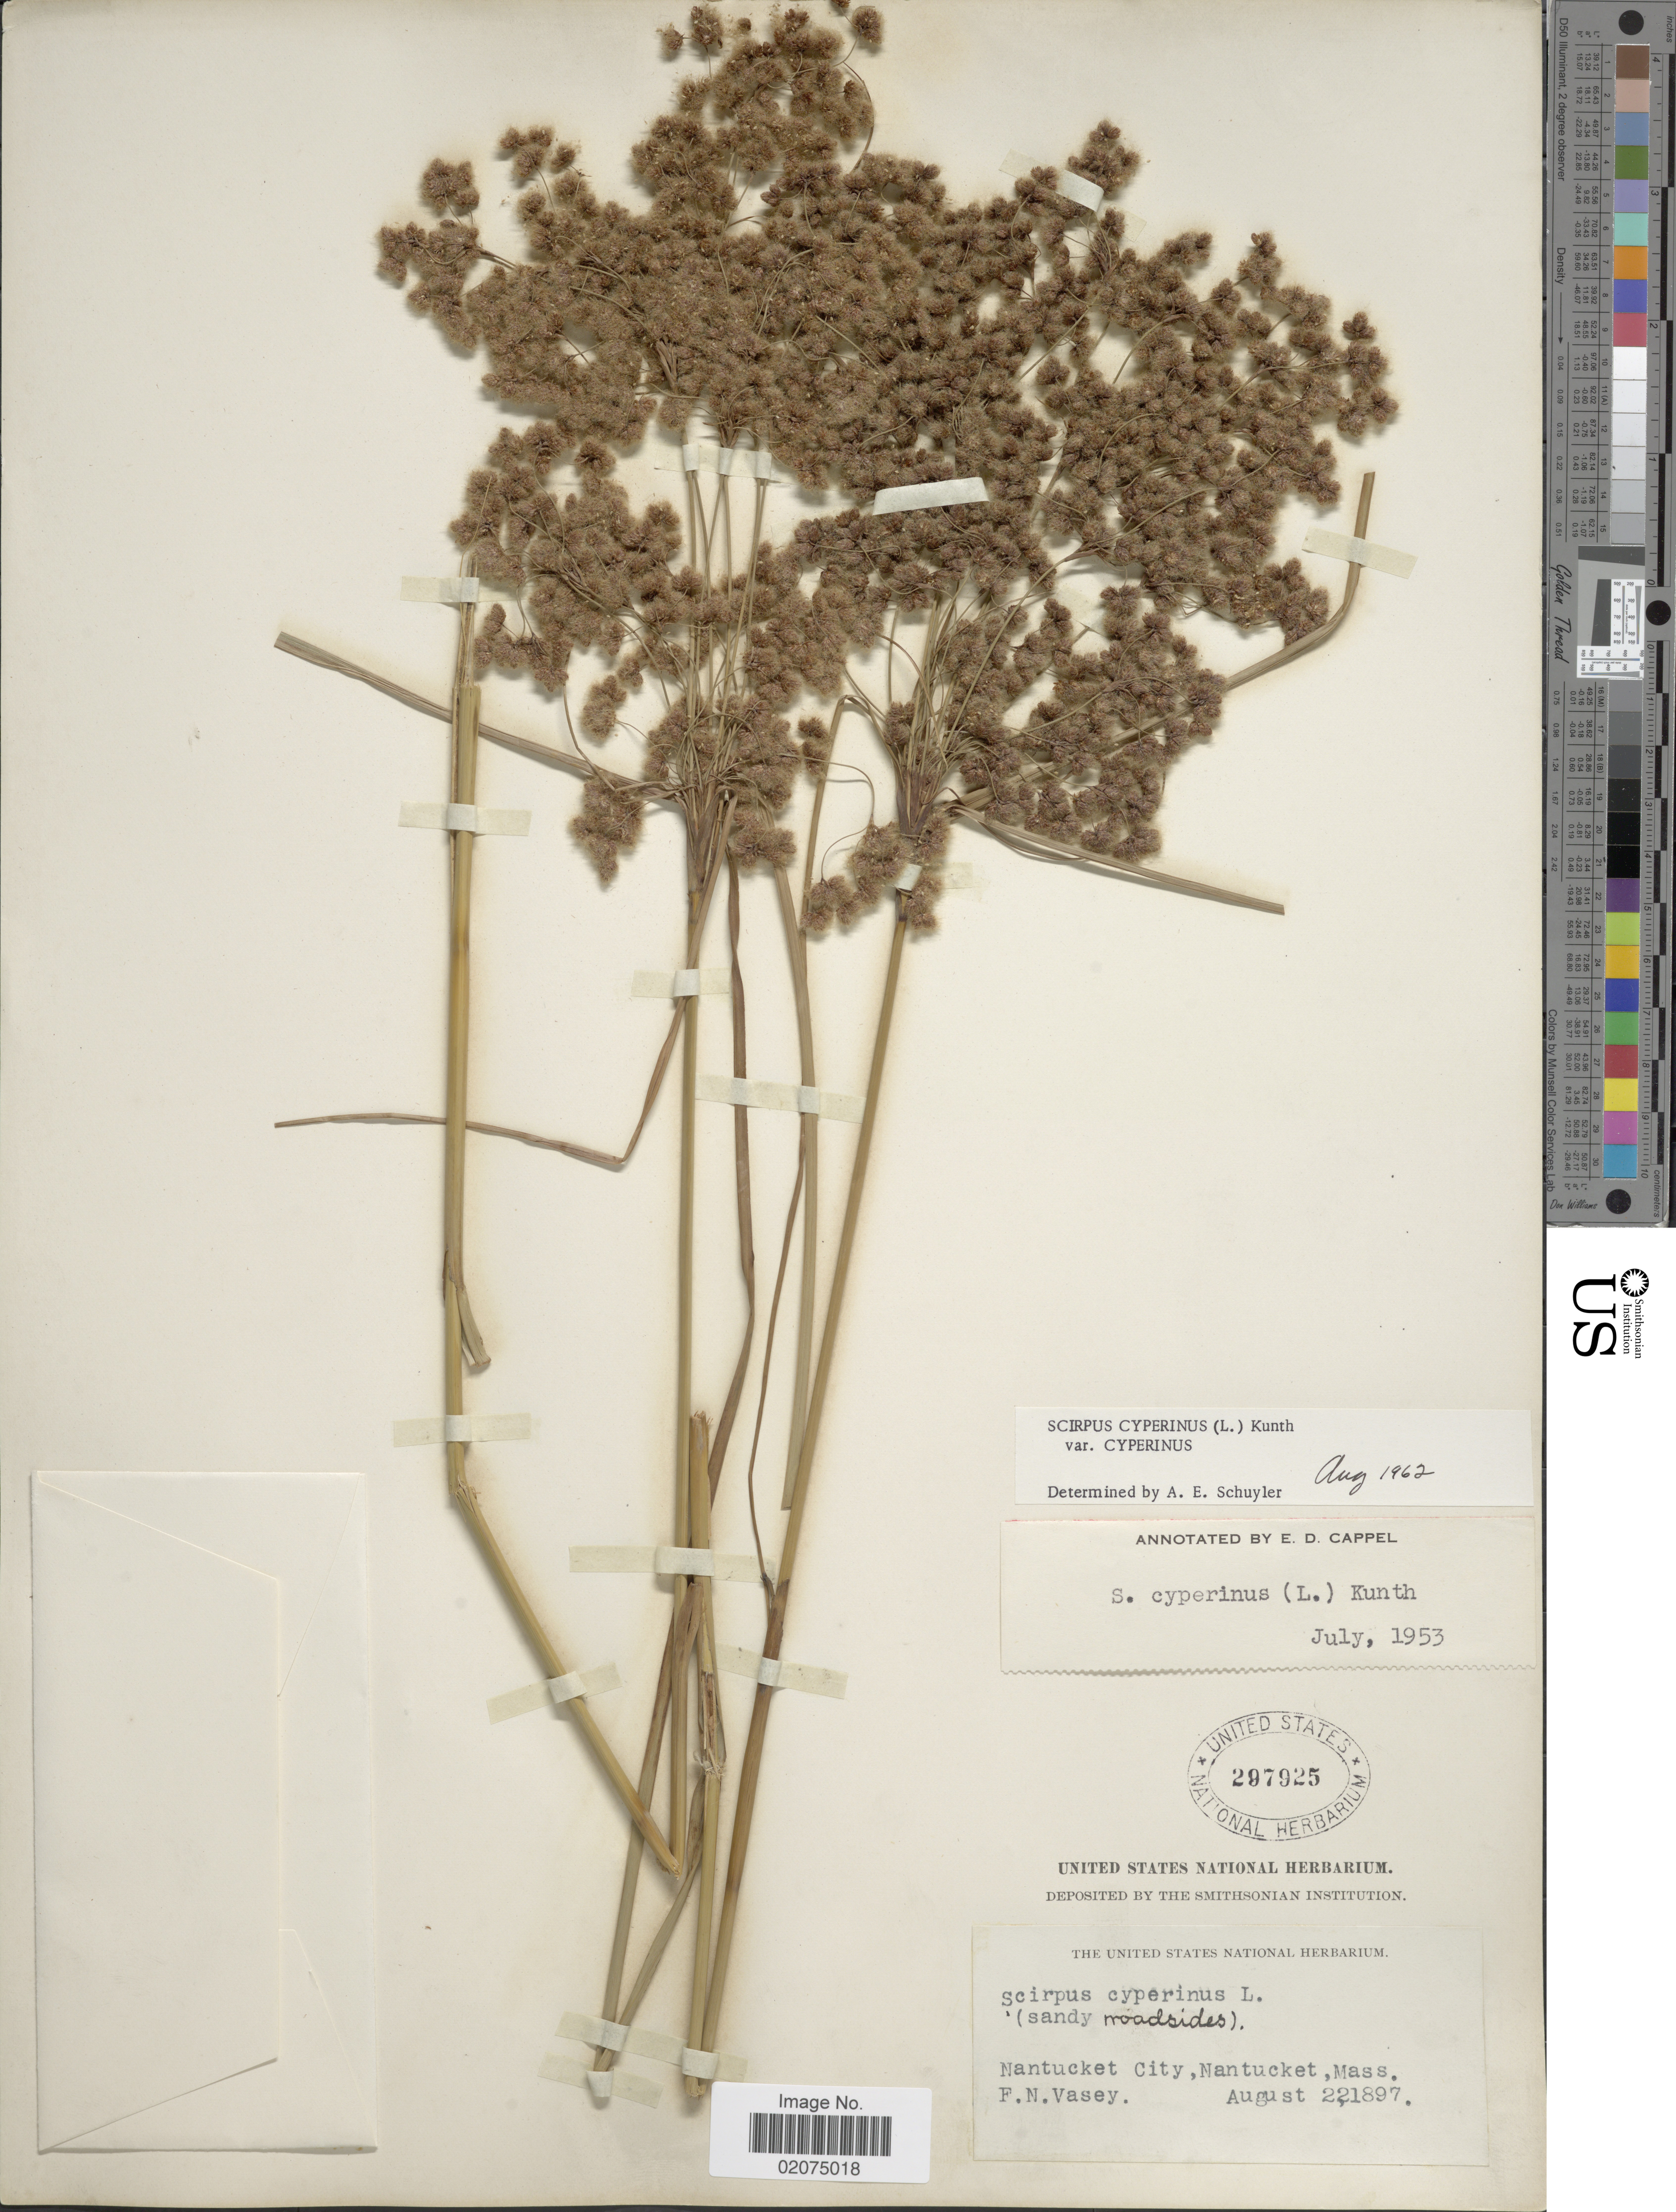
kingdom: Plantae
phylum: Tracheophyta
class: Liliopsida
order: Poales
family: Cyperaceae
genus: Scirpus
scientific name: Scirpus cyperinus (L.) Kunth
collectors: F. N. Vasey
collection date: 1897-08-22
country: United States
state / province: Massachusetts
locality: Nantucket City, Nantucket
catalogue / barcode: US 297925